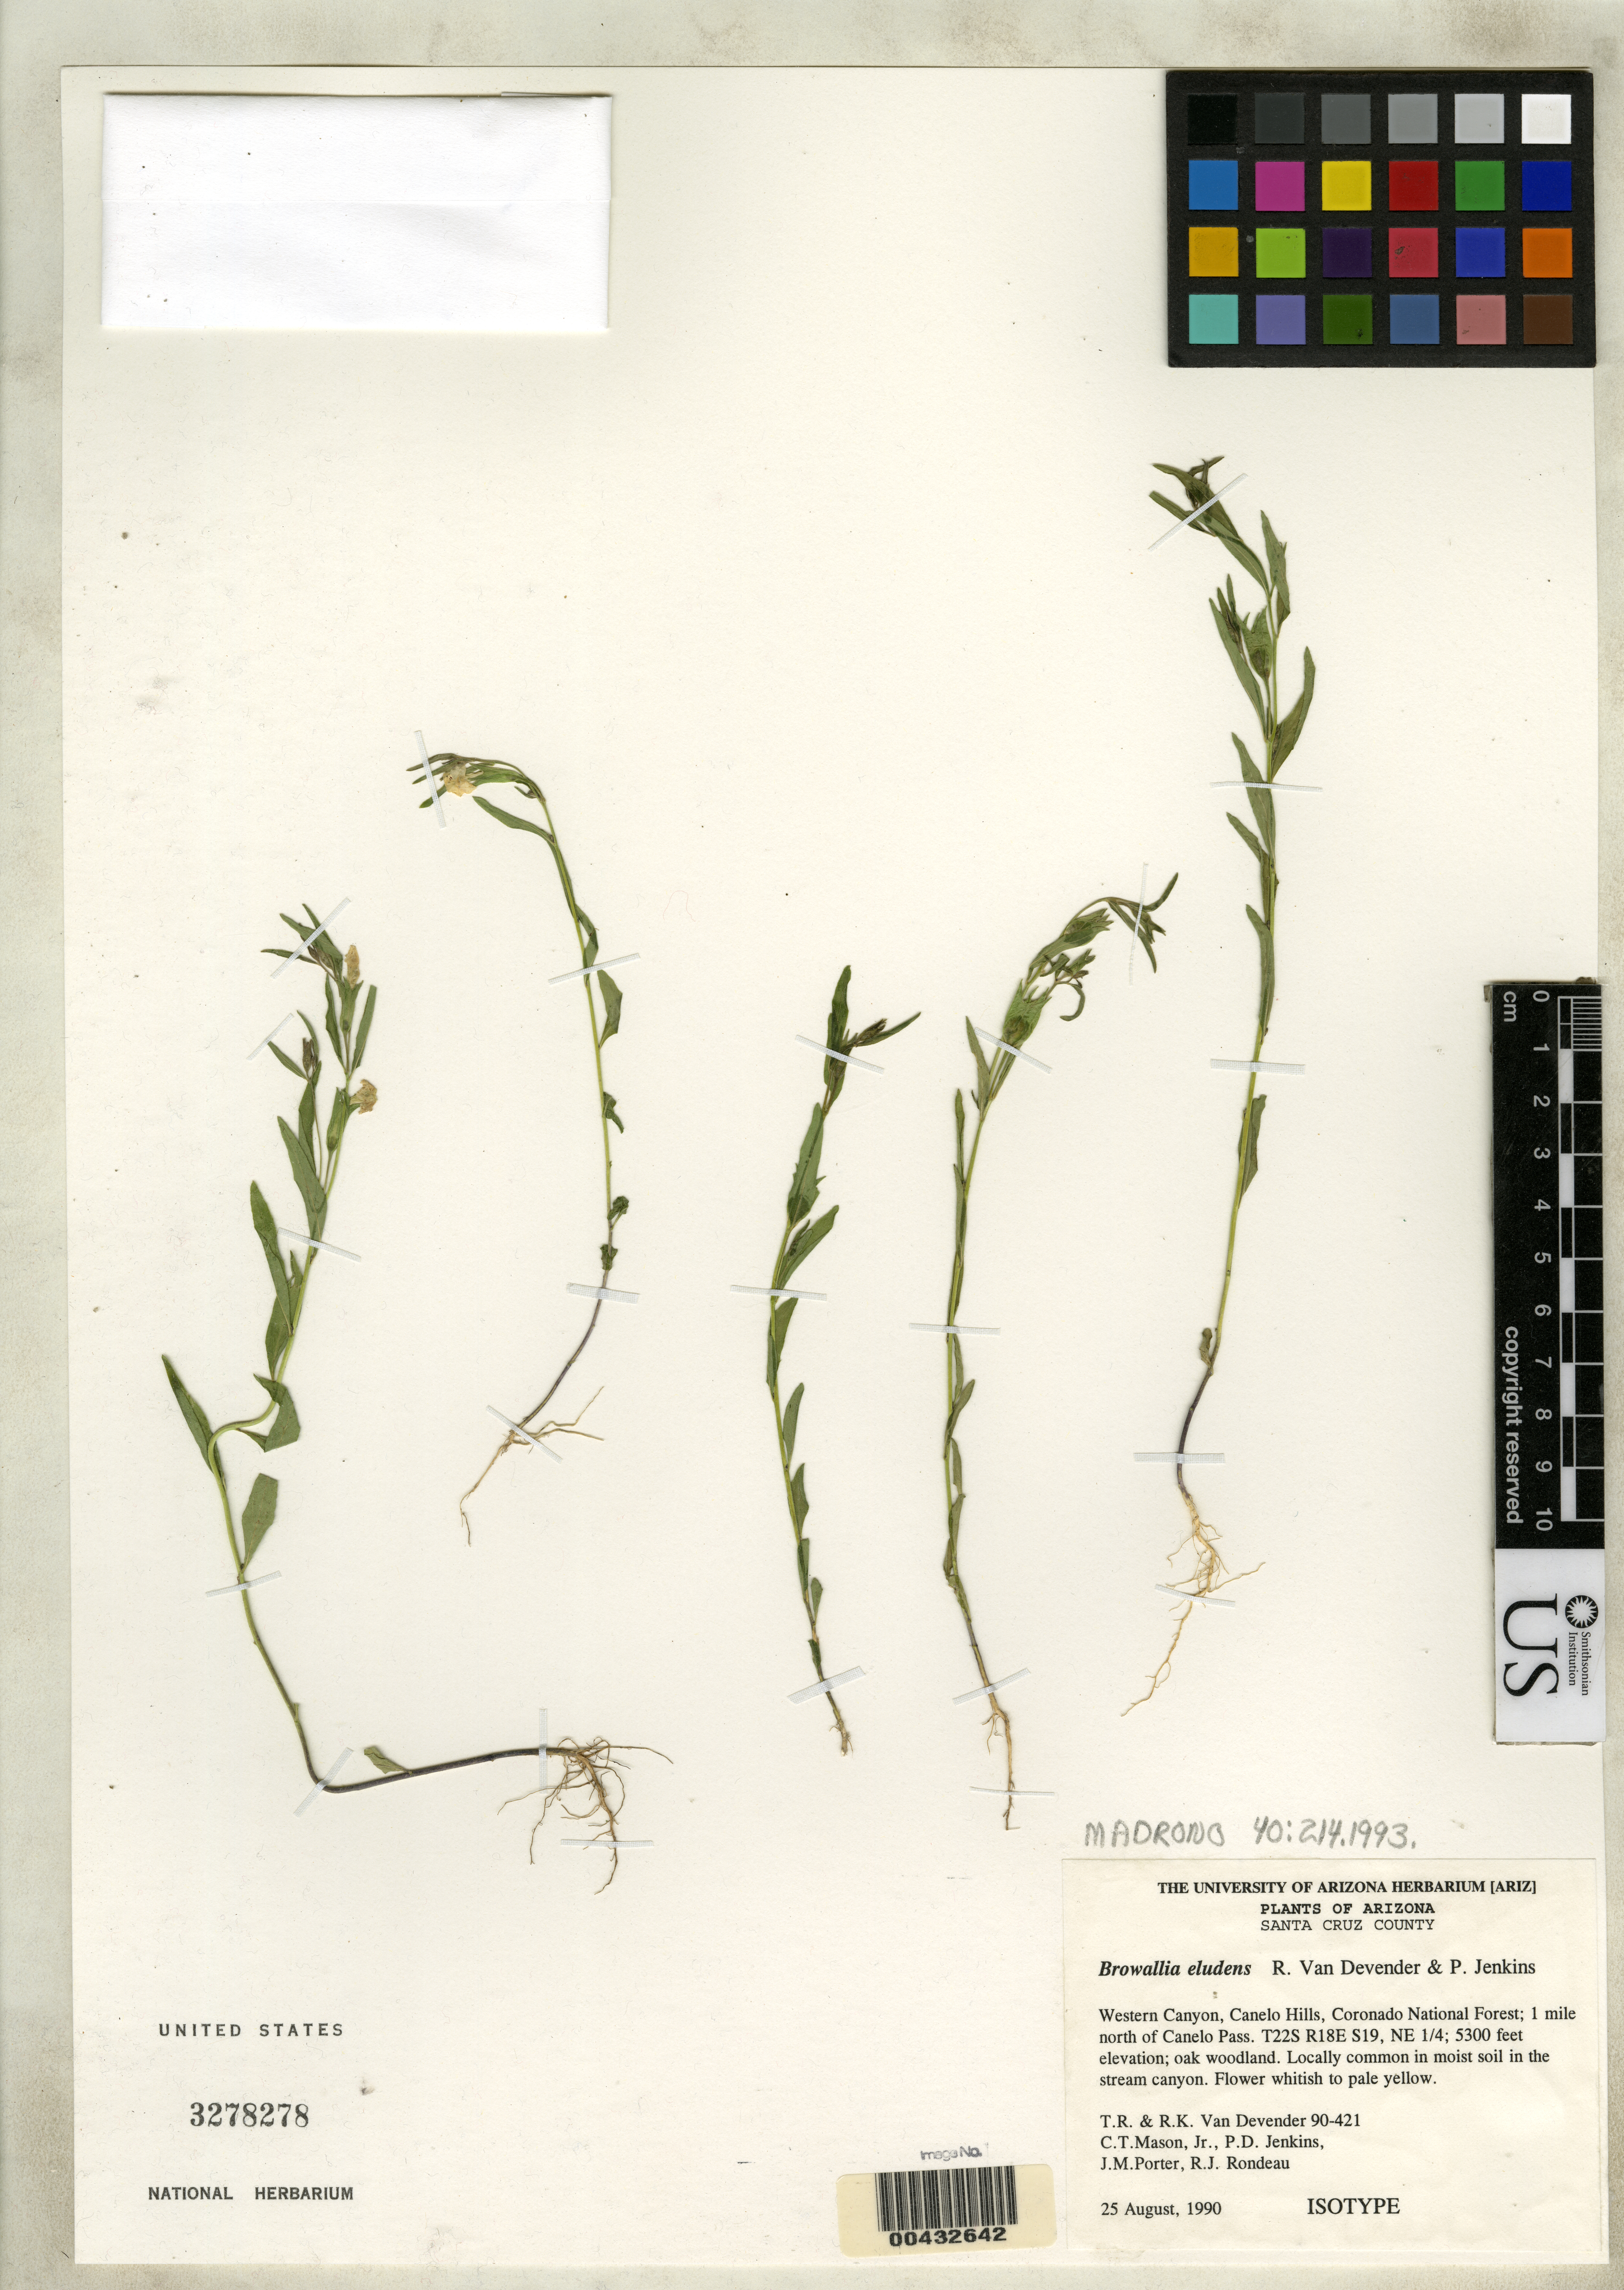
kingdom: Plantae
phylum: Tracheophyta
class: Magnoliopsida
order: Solanales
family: Solanaceae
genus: Browallia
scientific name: Browallia eludens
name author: R. Van Devender & P.D. Jenkins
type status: Isotype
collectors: T. R. Van Devender, R. K. Van Devender, C. Mason Jr., P. Jenkin & J. M. Porter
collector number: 90-421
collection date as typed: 25 Aug 1990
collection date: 1990-08-25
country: United States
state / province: Arizona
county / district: Santa Cruz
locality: Western canyon, Canelo Hills, Coronado National Forest, 1 mi N of Canelo Pass, T22S R18E S19, NE 1/4.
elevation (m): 1615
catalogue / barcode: US 3278278